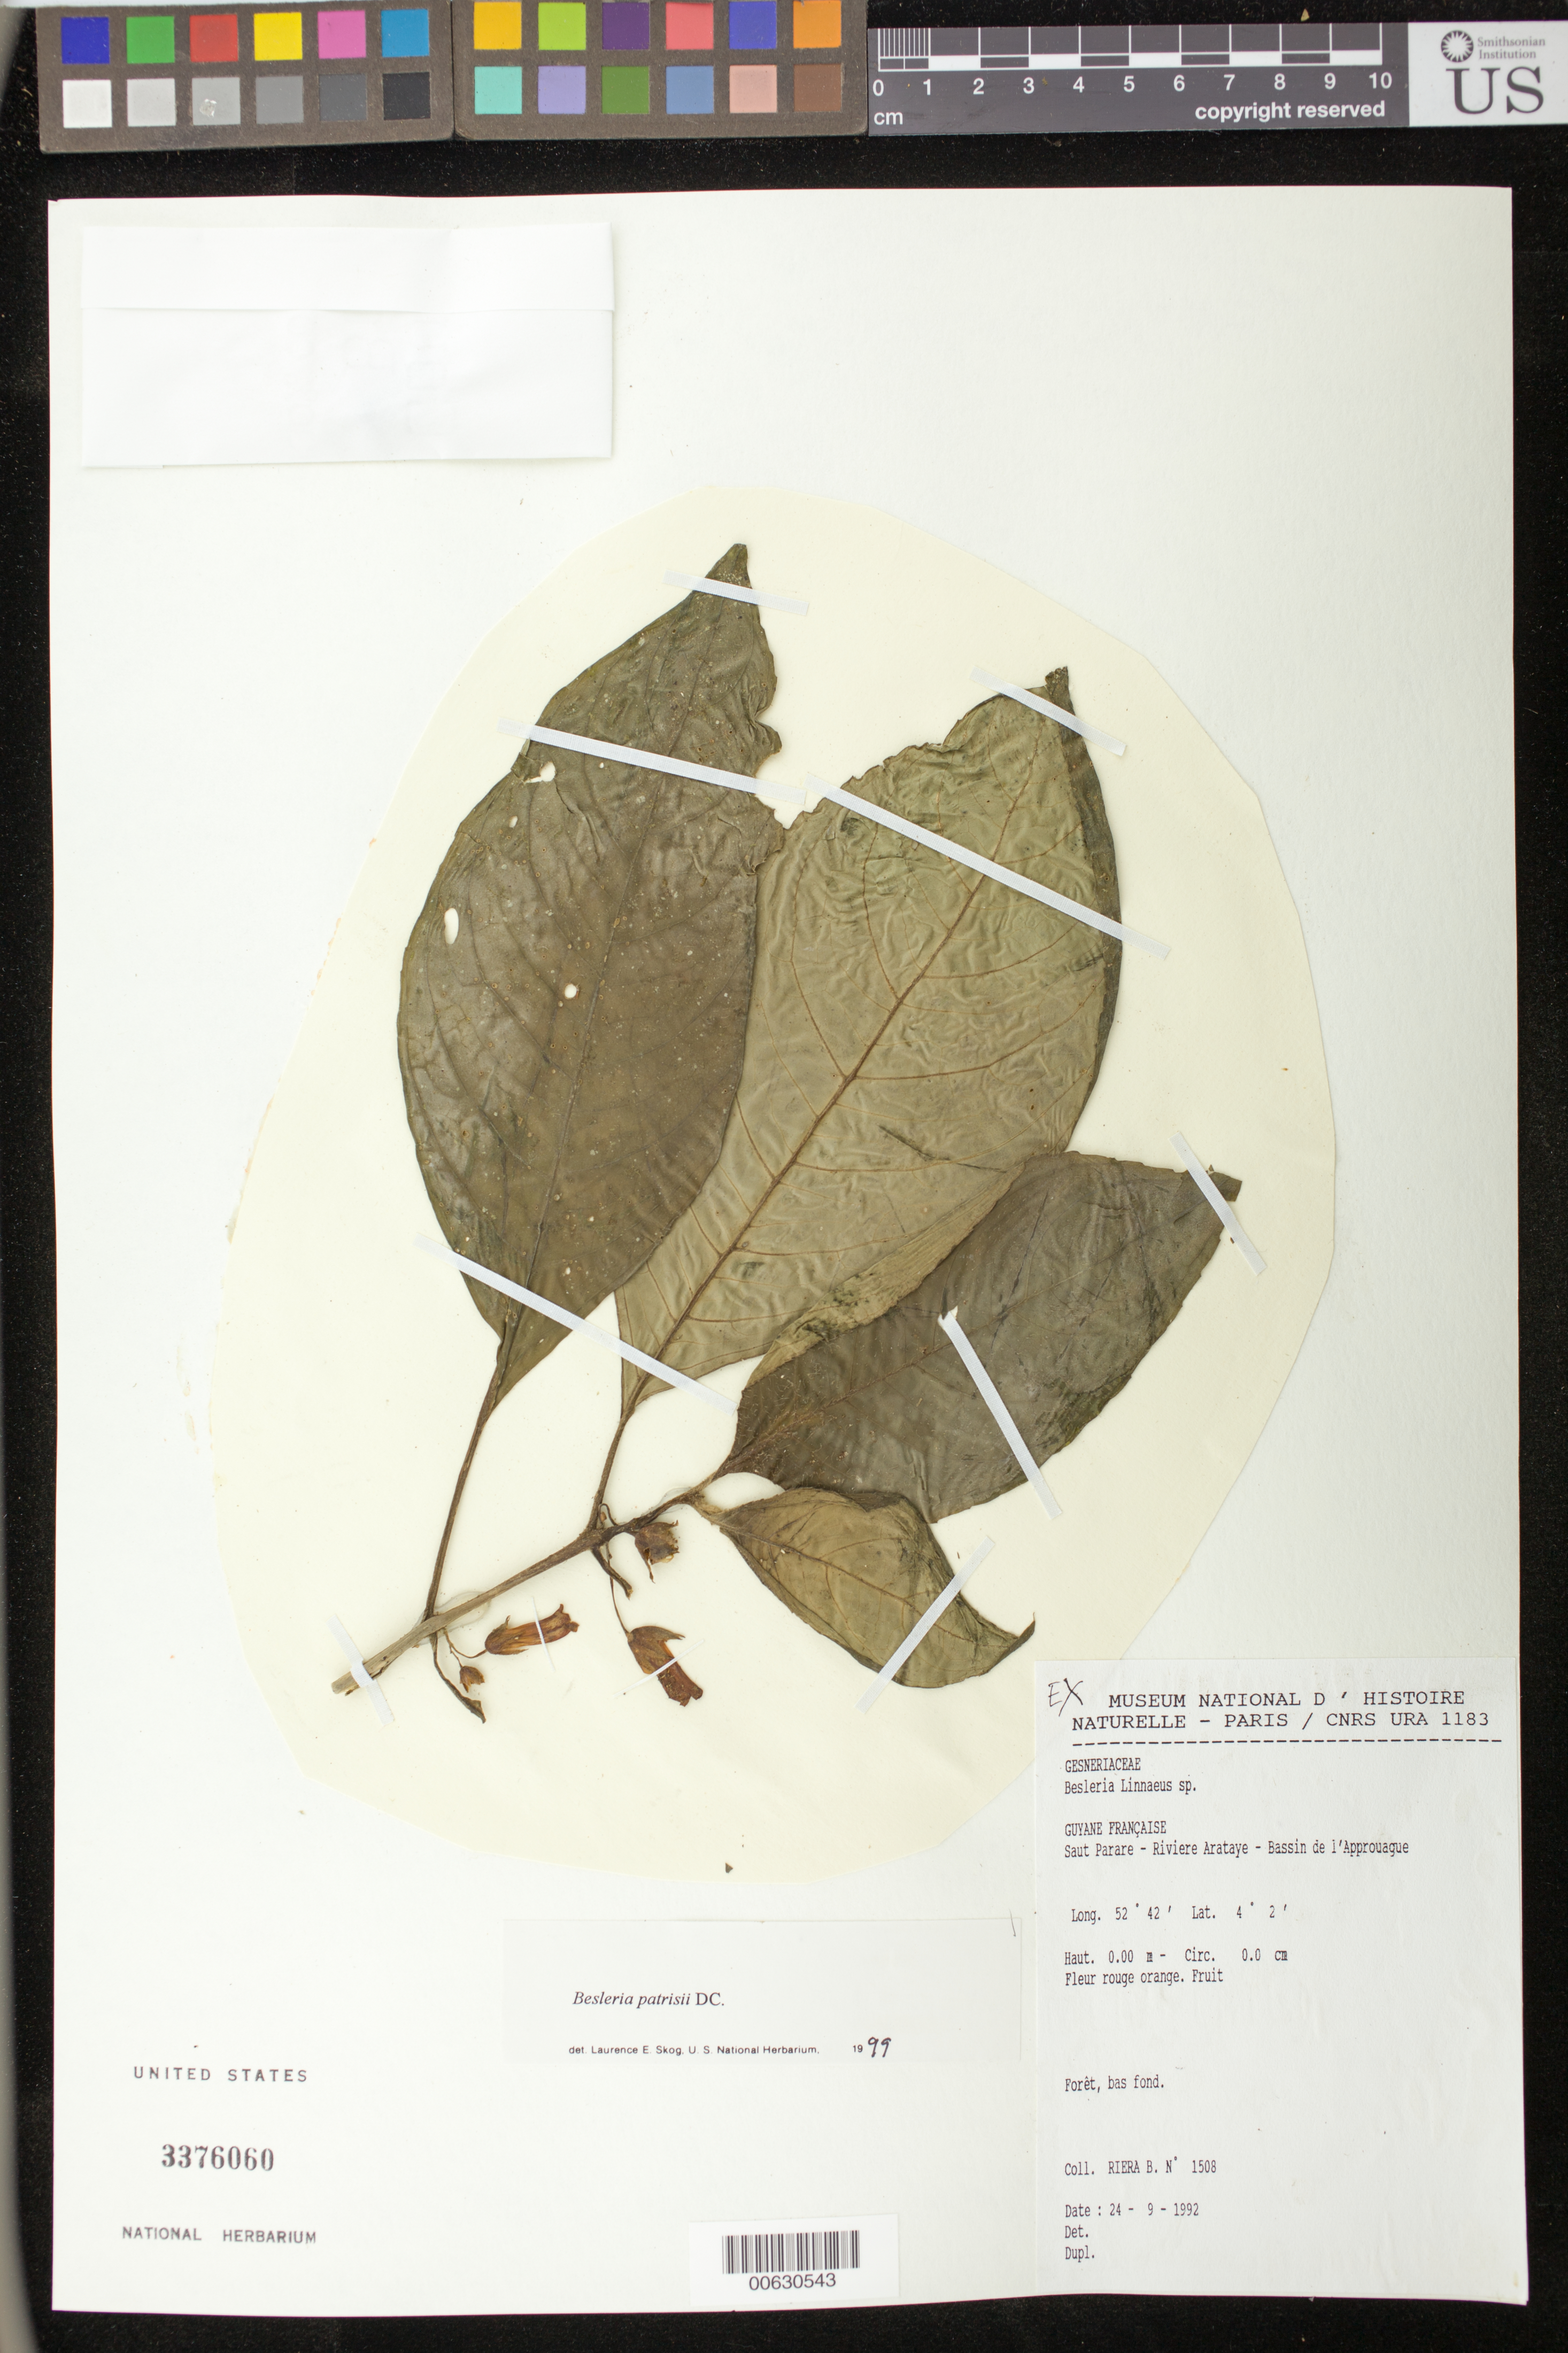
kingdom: Plantae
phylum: Tracheophyta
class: Magnoliopsida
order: Lamiales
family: Gesneriaceae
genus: Besleria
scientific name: Besleria patrisii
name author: DC.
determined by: Skog, Laurence E.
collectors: B. Riera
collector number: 1508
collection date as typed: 24 Sep 1992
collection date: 1992-09-24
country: French Guiana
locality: Saut Parare - Riviere Arataye - Bassin de l'Approuague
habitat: Forêt, bas fond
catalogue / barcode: US 3376060